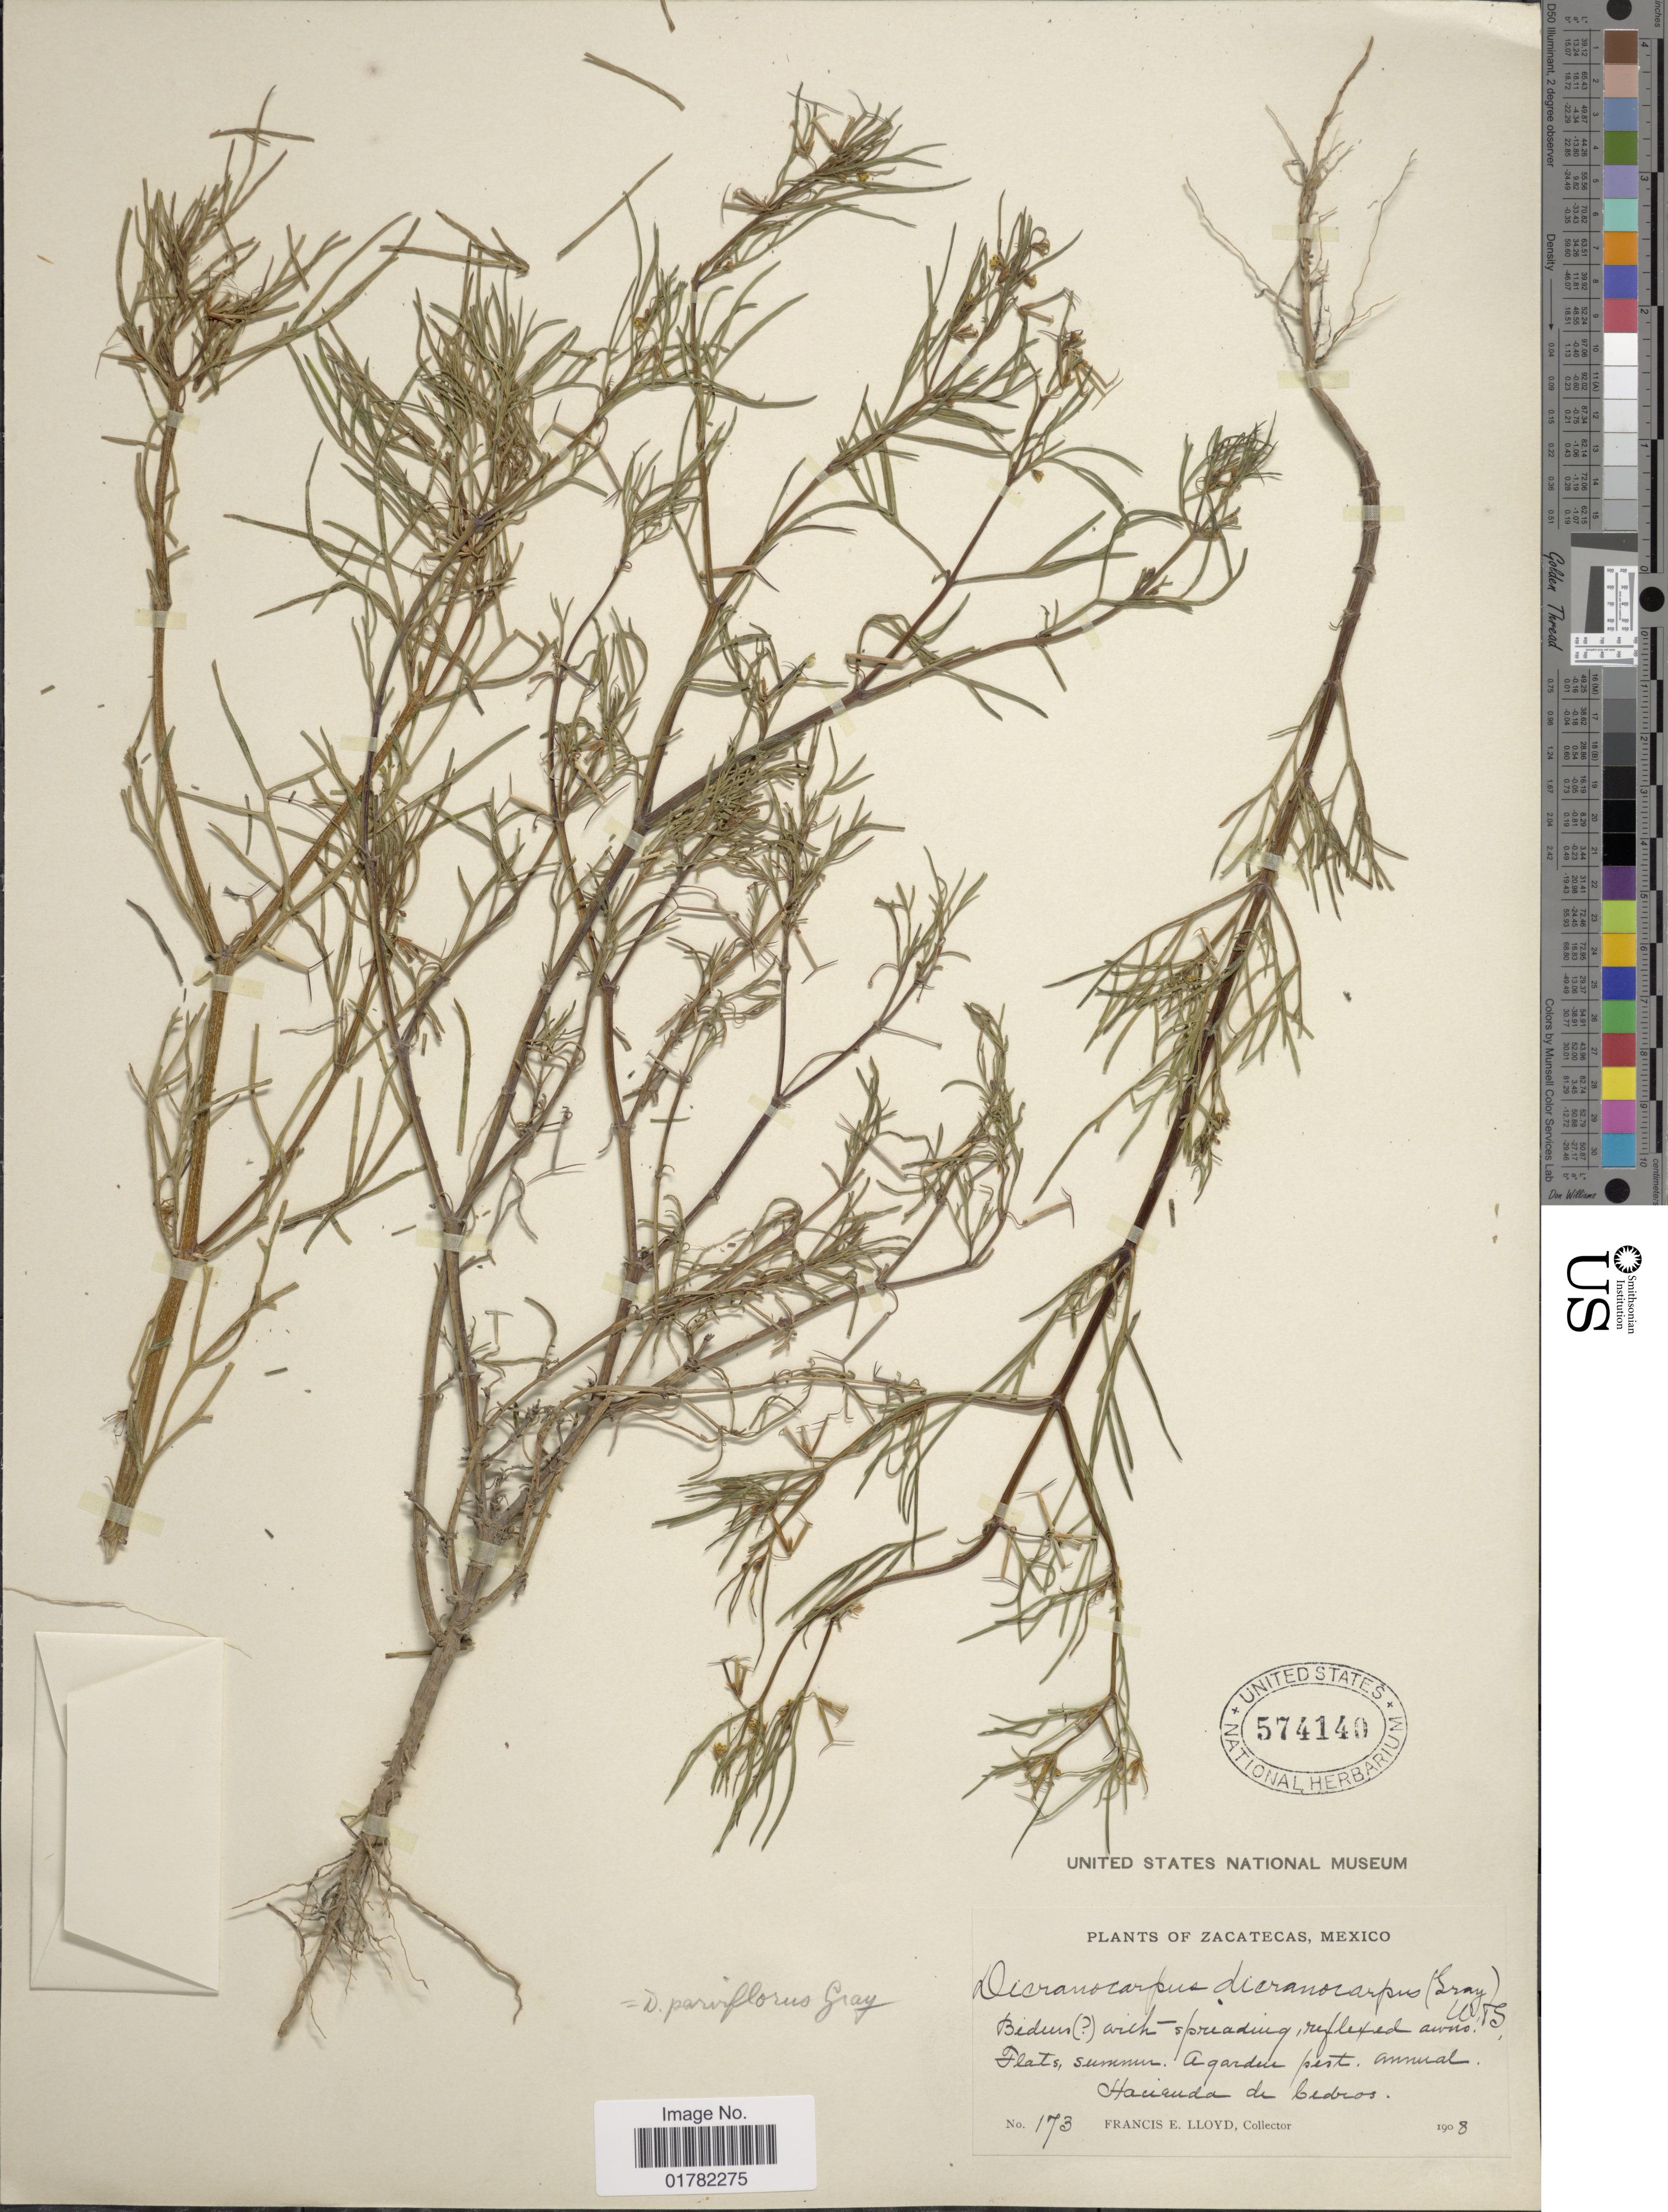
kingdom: Plantae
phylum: Tracheophyta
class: Magnoliopsida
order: Asterales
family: Asteraceae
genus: Dicranocarpus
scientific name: Dicranocarpus parviflorus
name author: A. Gray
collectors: Lloyd, C. E.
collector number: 173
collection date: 1908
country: Mexico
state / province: Zacatecas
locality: Hacienda de Cedros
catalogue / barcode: US 574140